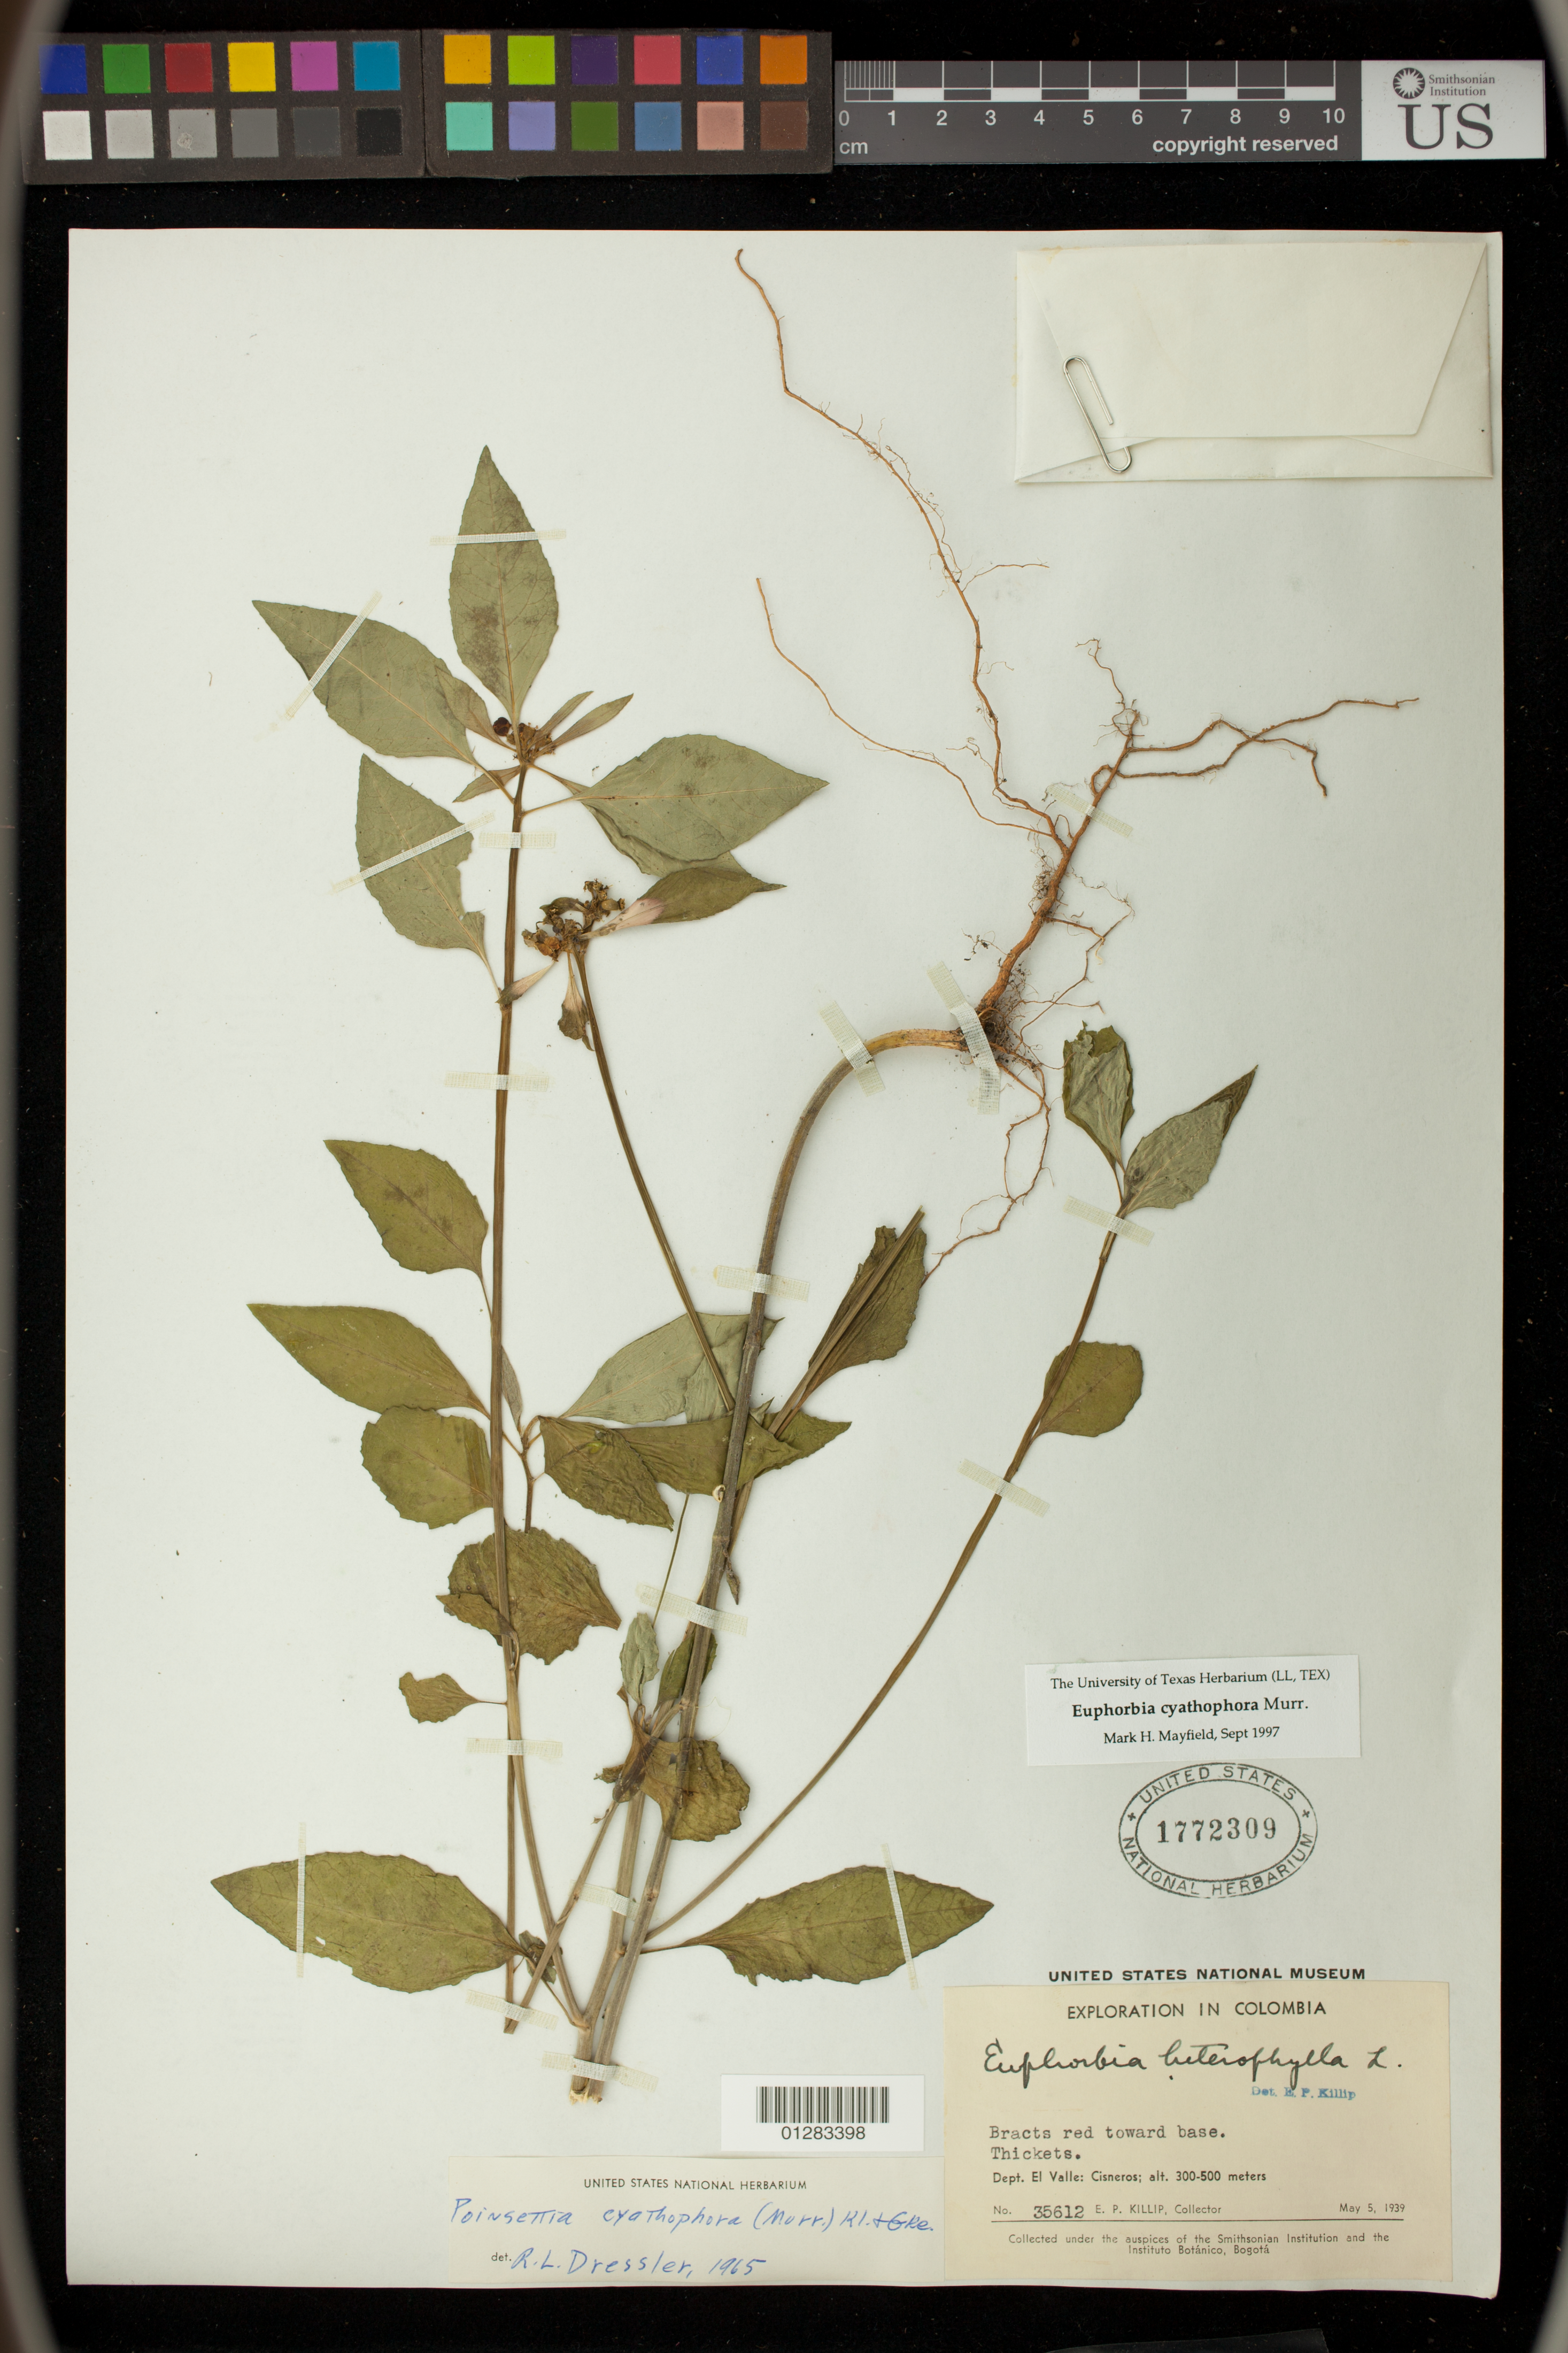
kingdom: Plantae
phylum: Tracheophyta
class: Magnoliopsida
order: Malpighiales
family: Euphorbiaceae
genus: Euphorbia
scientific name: Euphorbia heterophylla var. cyathophora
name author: (Murr.) Griseb.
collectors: E. P. Killip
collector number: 35612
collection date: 1939-05-05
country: Colombia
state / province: Valle del Cauca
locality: Dept. El Valle: Cisneros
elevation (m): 300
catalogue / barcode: US 1772309